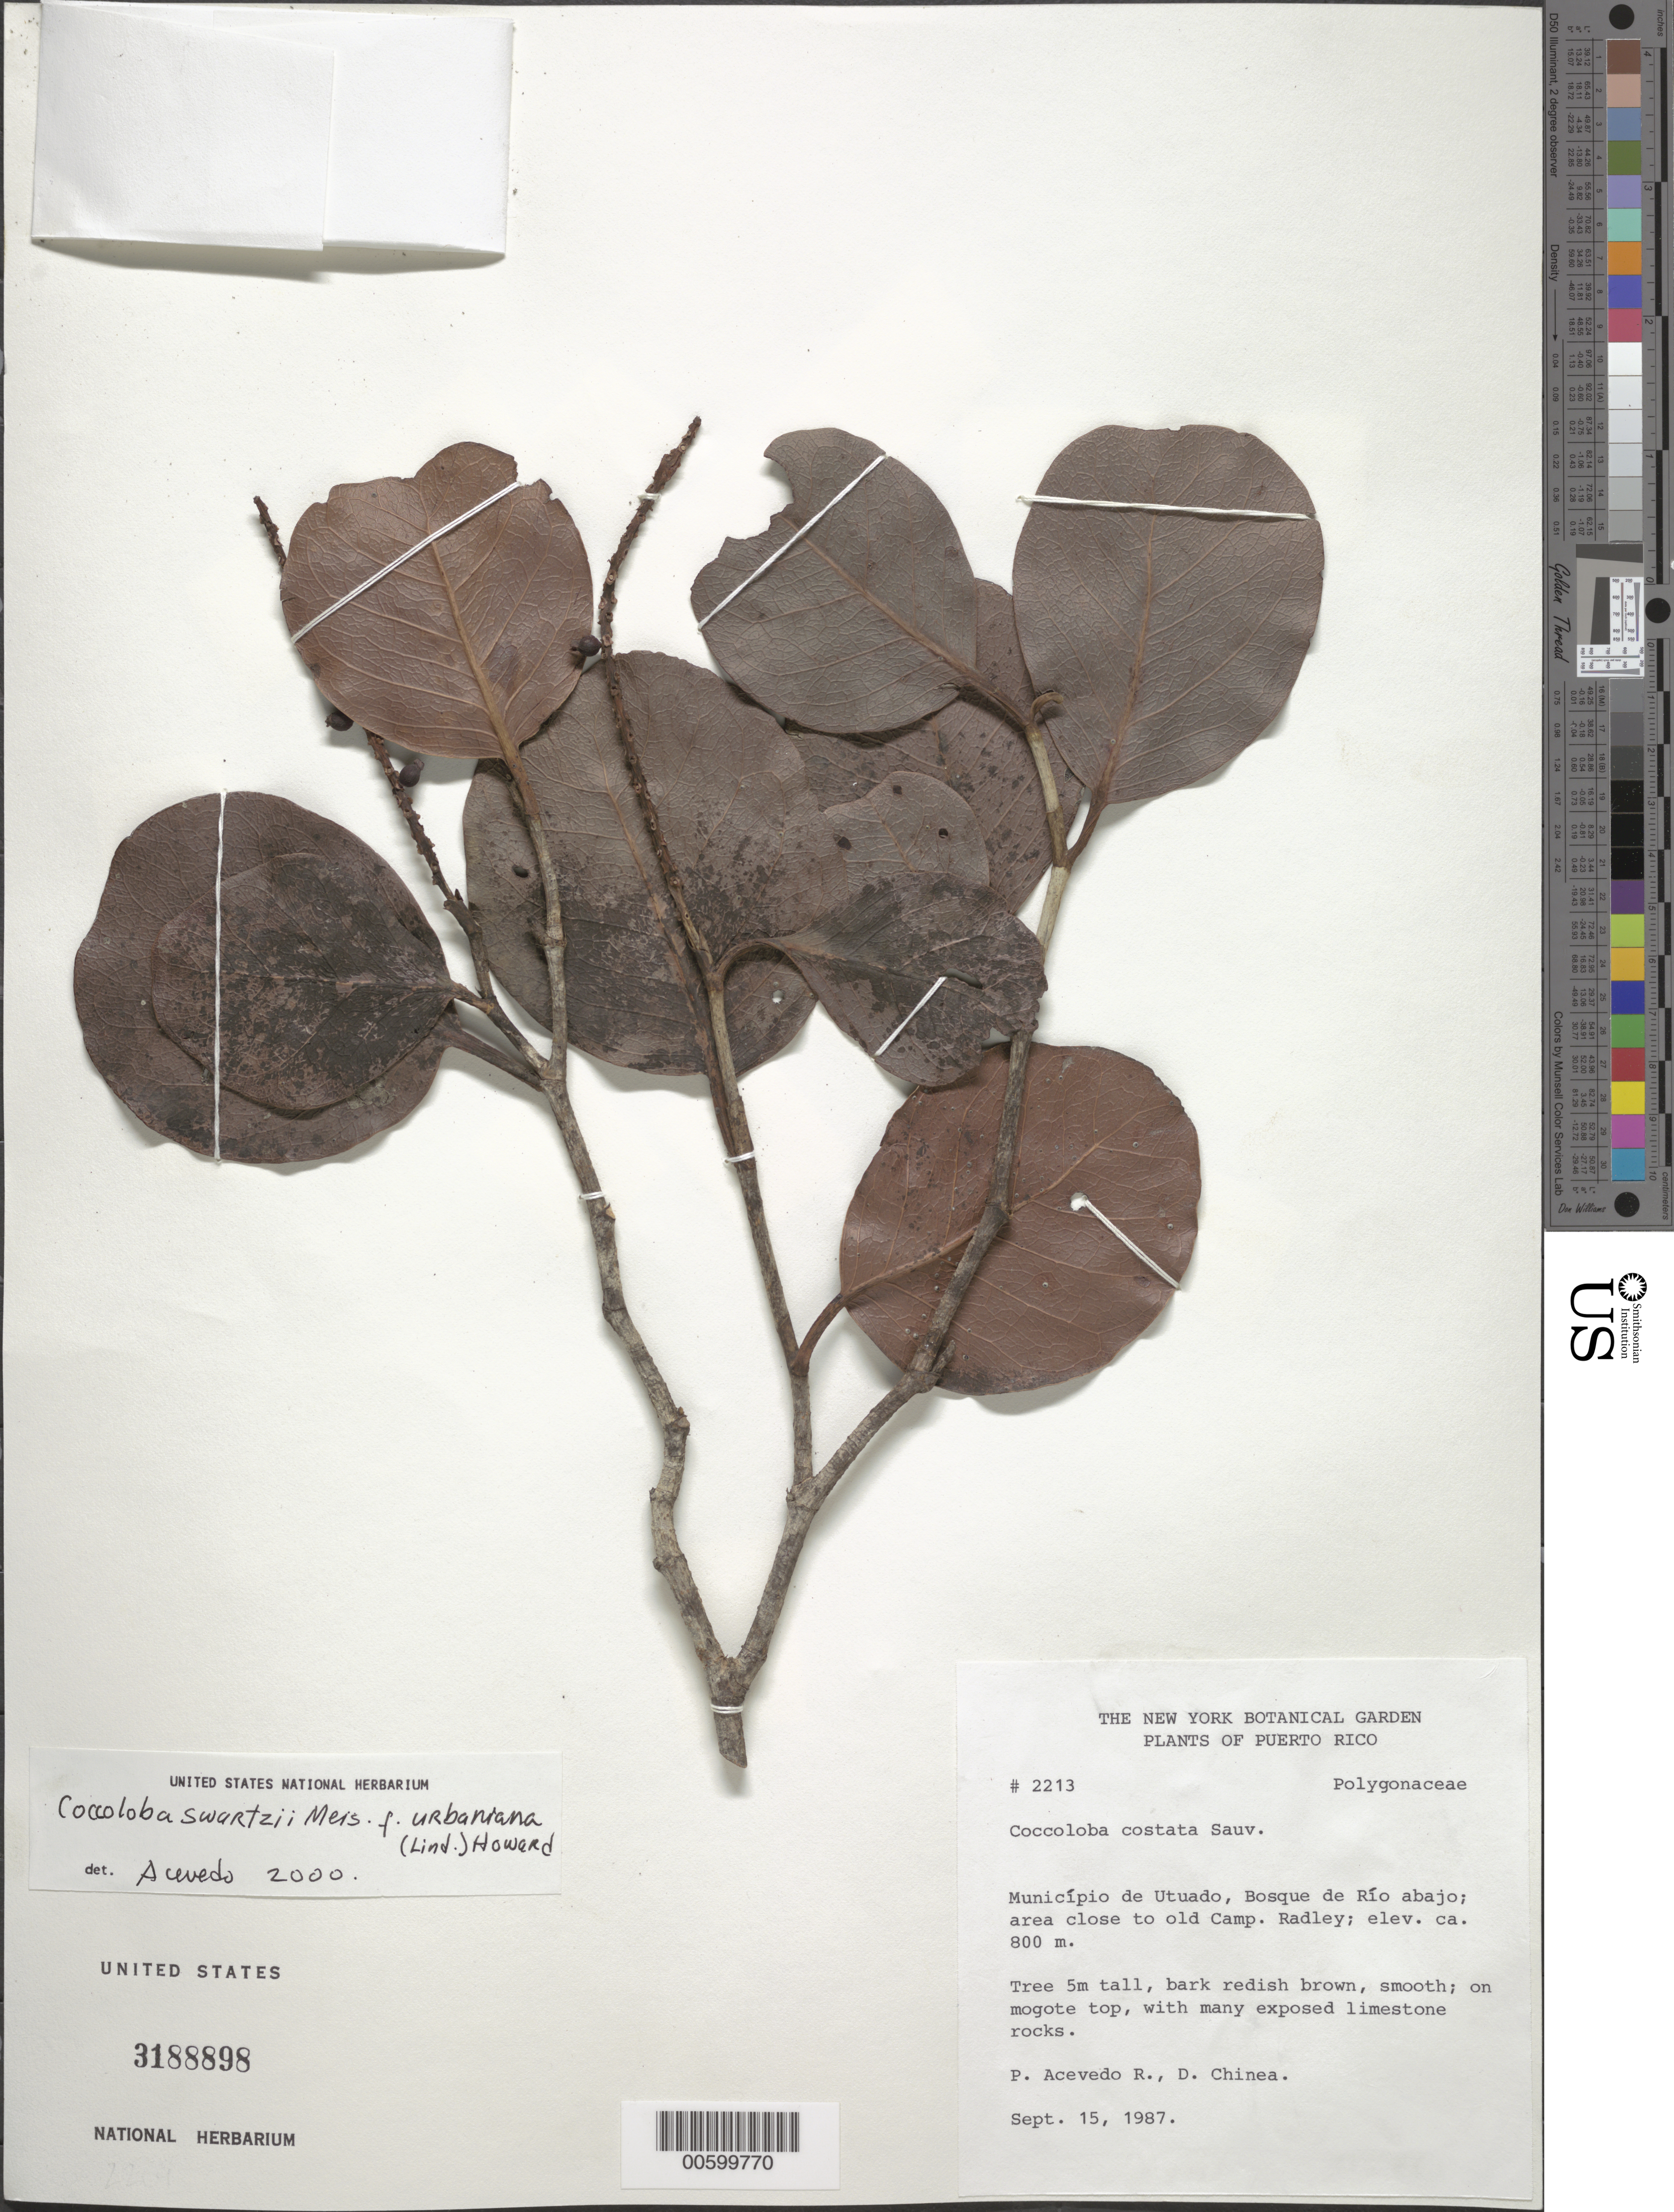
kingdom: Plantae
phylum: Tracheophyta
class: Magnoliopsida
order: Caryophyllales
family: Polygonaceae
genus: Coccoloba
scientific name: Coccoloba swartzii f. urbaniana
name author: (Linden) R.A. Howard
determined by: Acevedo-Rodríguez, P., (BOT), Smithsonian Institution - National Museum of Natural History (UNITED STATES)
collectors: P. Acevedo-Rodr. & D. Chinea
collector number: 2213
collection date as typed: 10 Sep 1987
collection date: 1987-09-10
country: Puerto Rico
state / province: Arecibo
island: Puerto Rico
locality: Arecibo; Bosque de Río Abajo, Camp Radley.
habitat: Area adjacent to camp.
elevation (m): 300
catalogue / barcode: US 3188898